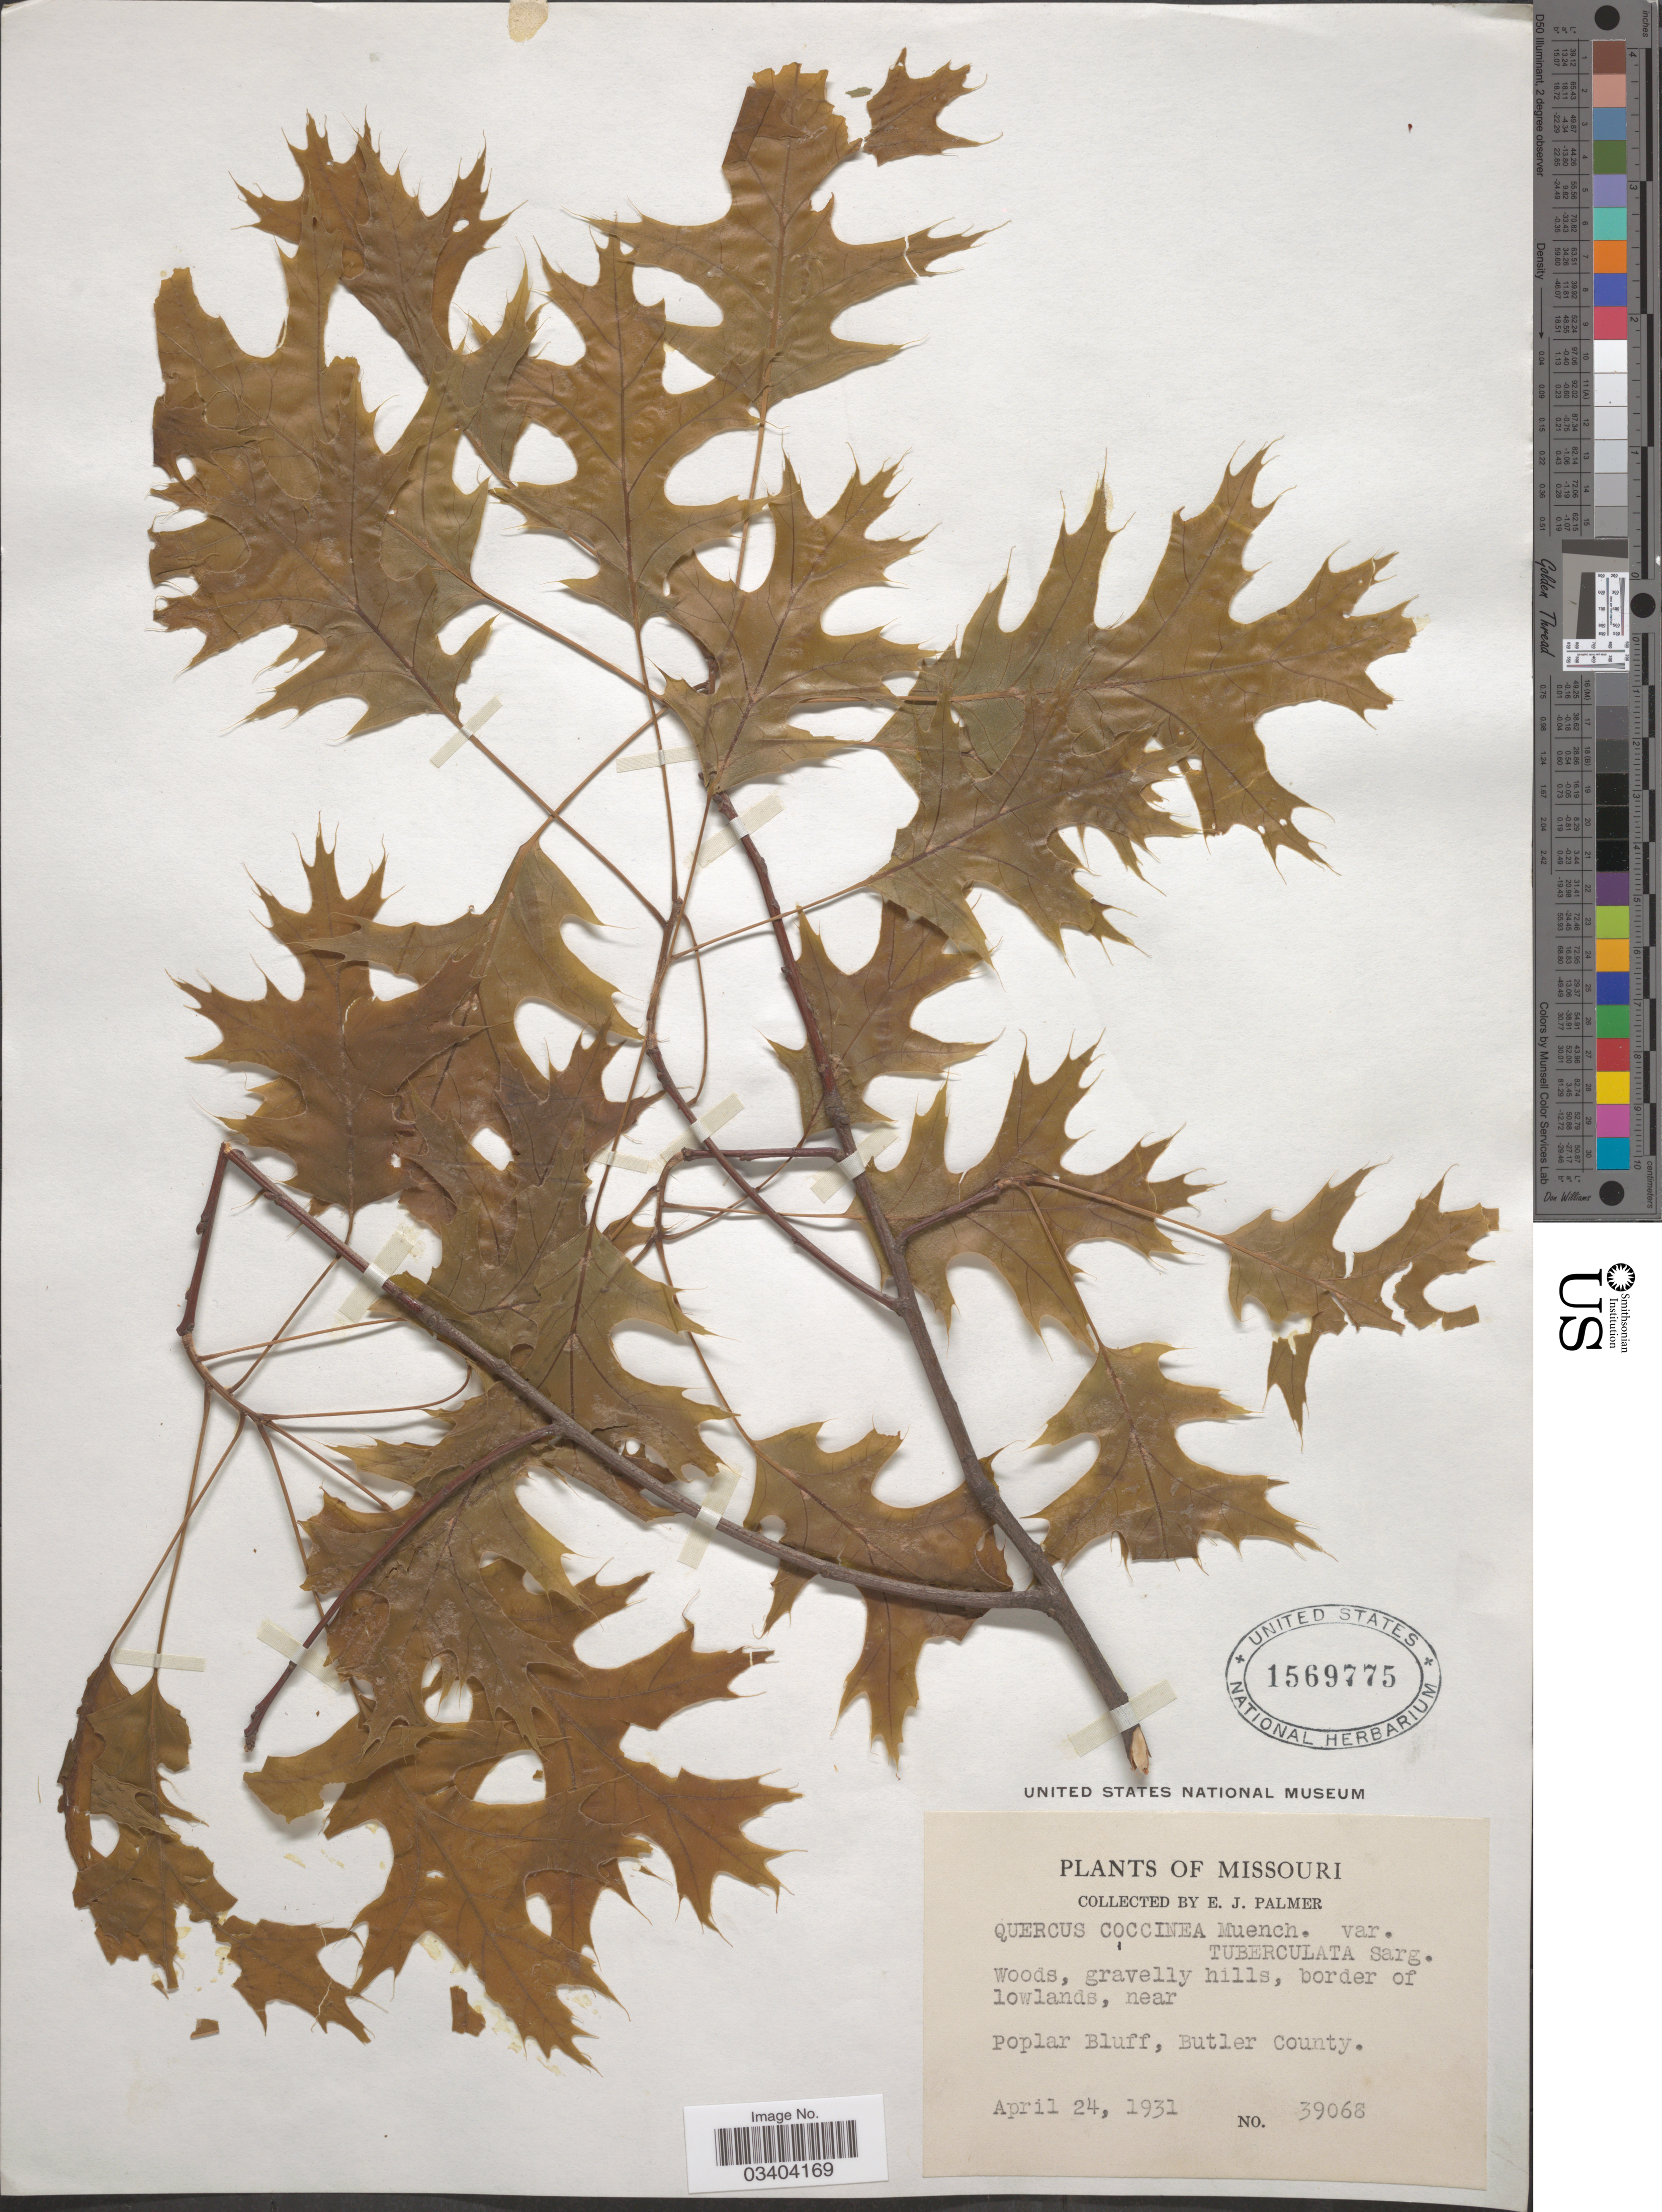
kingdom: Plantae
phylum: Tracheophyta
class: Magnoliopsida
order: Fagales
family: Fagaceae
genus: Quercus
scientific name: Quercus coccinea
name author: Münchh.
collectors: E. J. Palmer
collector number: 39068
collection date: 1931-04-24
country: United States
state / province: Missouri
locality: Border of lowlands, near Poplar Bluff, Butler County.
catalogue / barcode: US 1569775